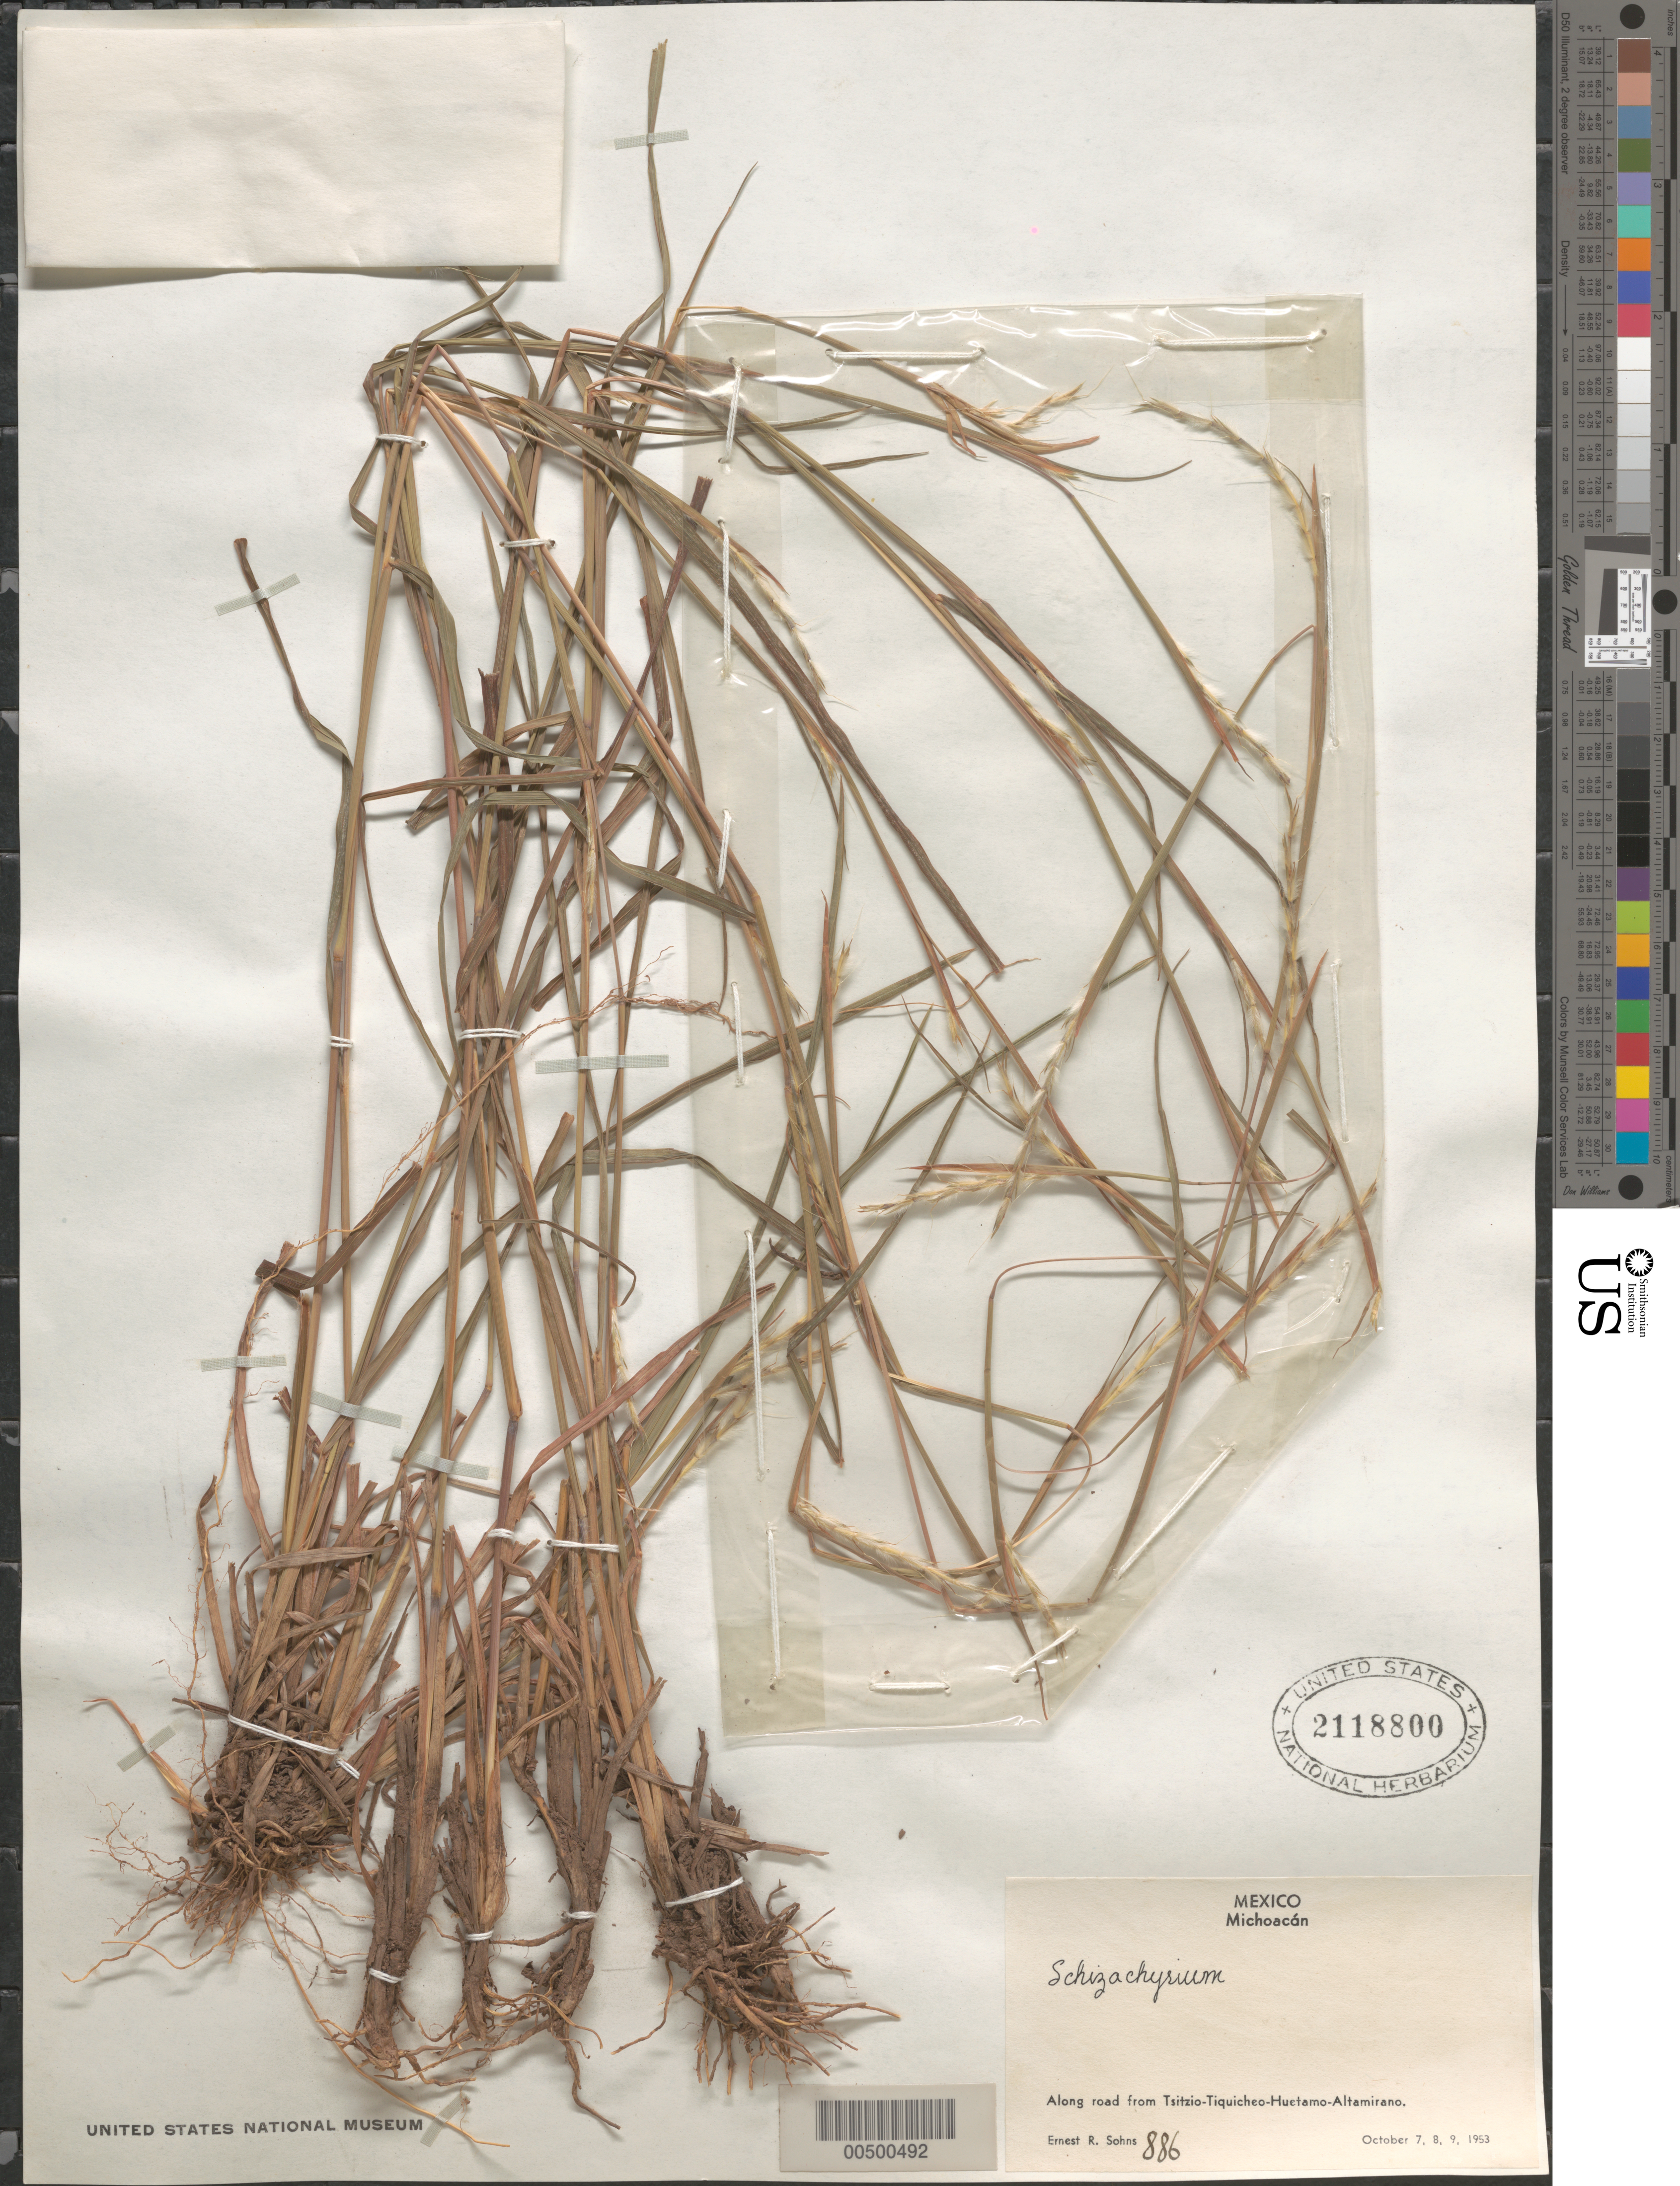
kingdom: Plantae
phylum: Tracheophyta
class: Liliopsida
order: Poales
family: Poaceae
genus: Schizachyrium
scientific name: Schizachyrium sp.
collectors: E. R. Sohns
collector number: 886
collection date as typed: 7 Oct 1953 to 9 Oct 1953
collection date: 1953-10-07/1953-10-09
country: Mexico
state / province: Michoacán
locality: Along rd from Tsitzio-Tiquicheo-Huetamo-Altamirano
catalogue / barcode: US 2118800